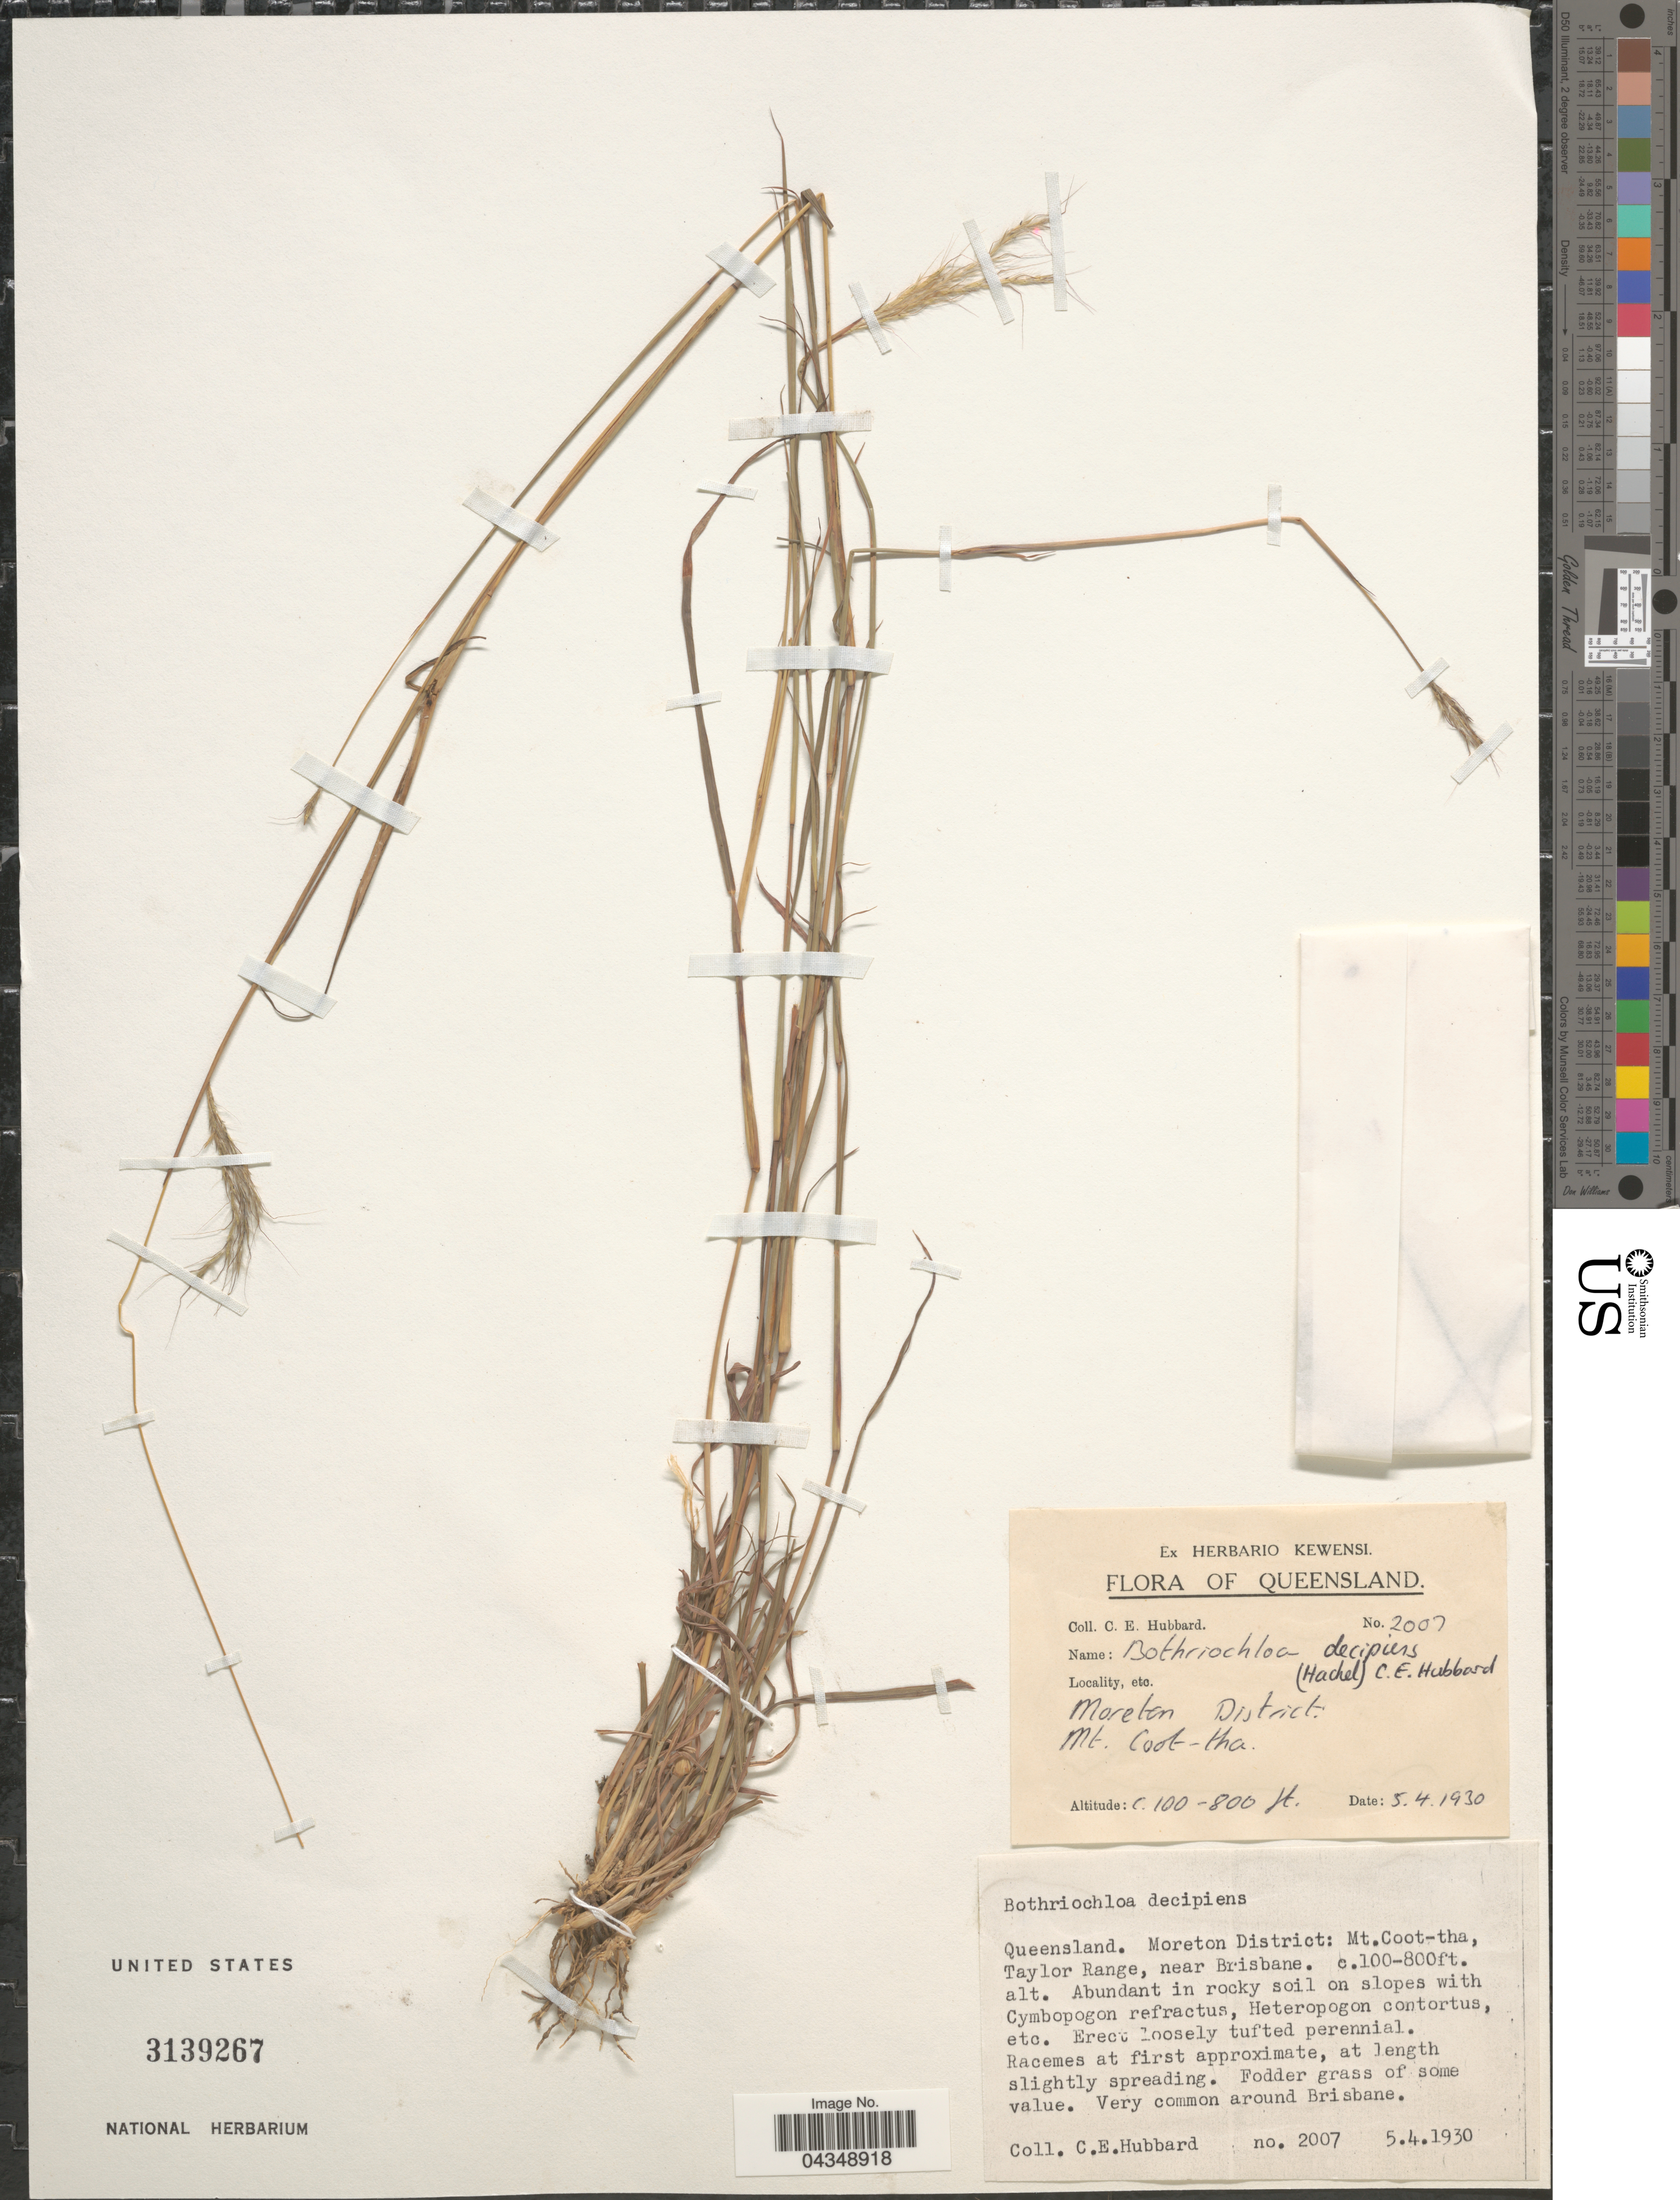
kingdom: Plantae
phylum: Tracheophyta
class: Liliopsida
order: Poales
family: Poaceae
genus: Bothriochloa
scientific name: Bothriochloa decipiens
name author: (Hack.) C. E. Hubb.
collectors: C. E. Hubbard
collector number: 2007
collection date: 1930-04-05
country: Australia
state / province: Queensland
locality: Moreton District. Mt. Coot-tha, Taylor Range, near Brisbane.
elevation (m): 30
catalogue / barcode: US 3139267